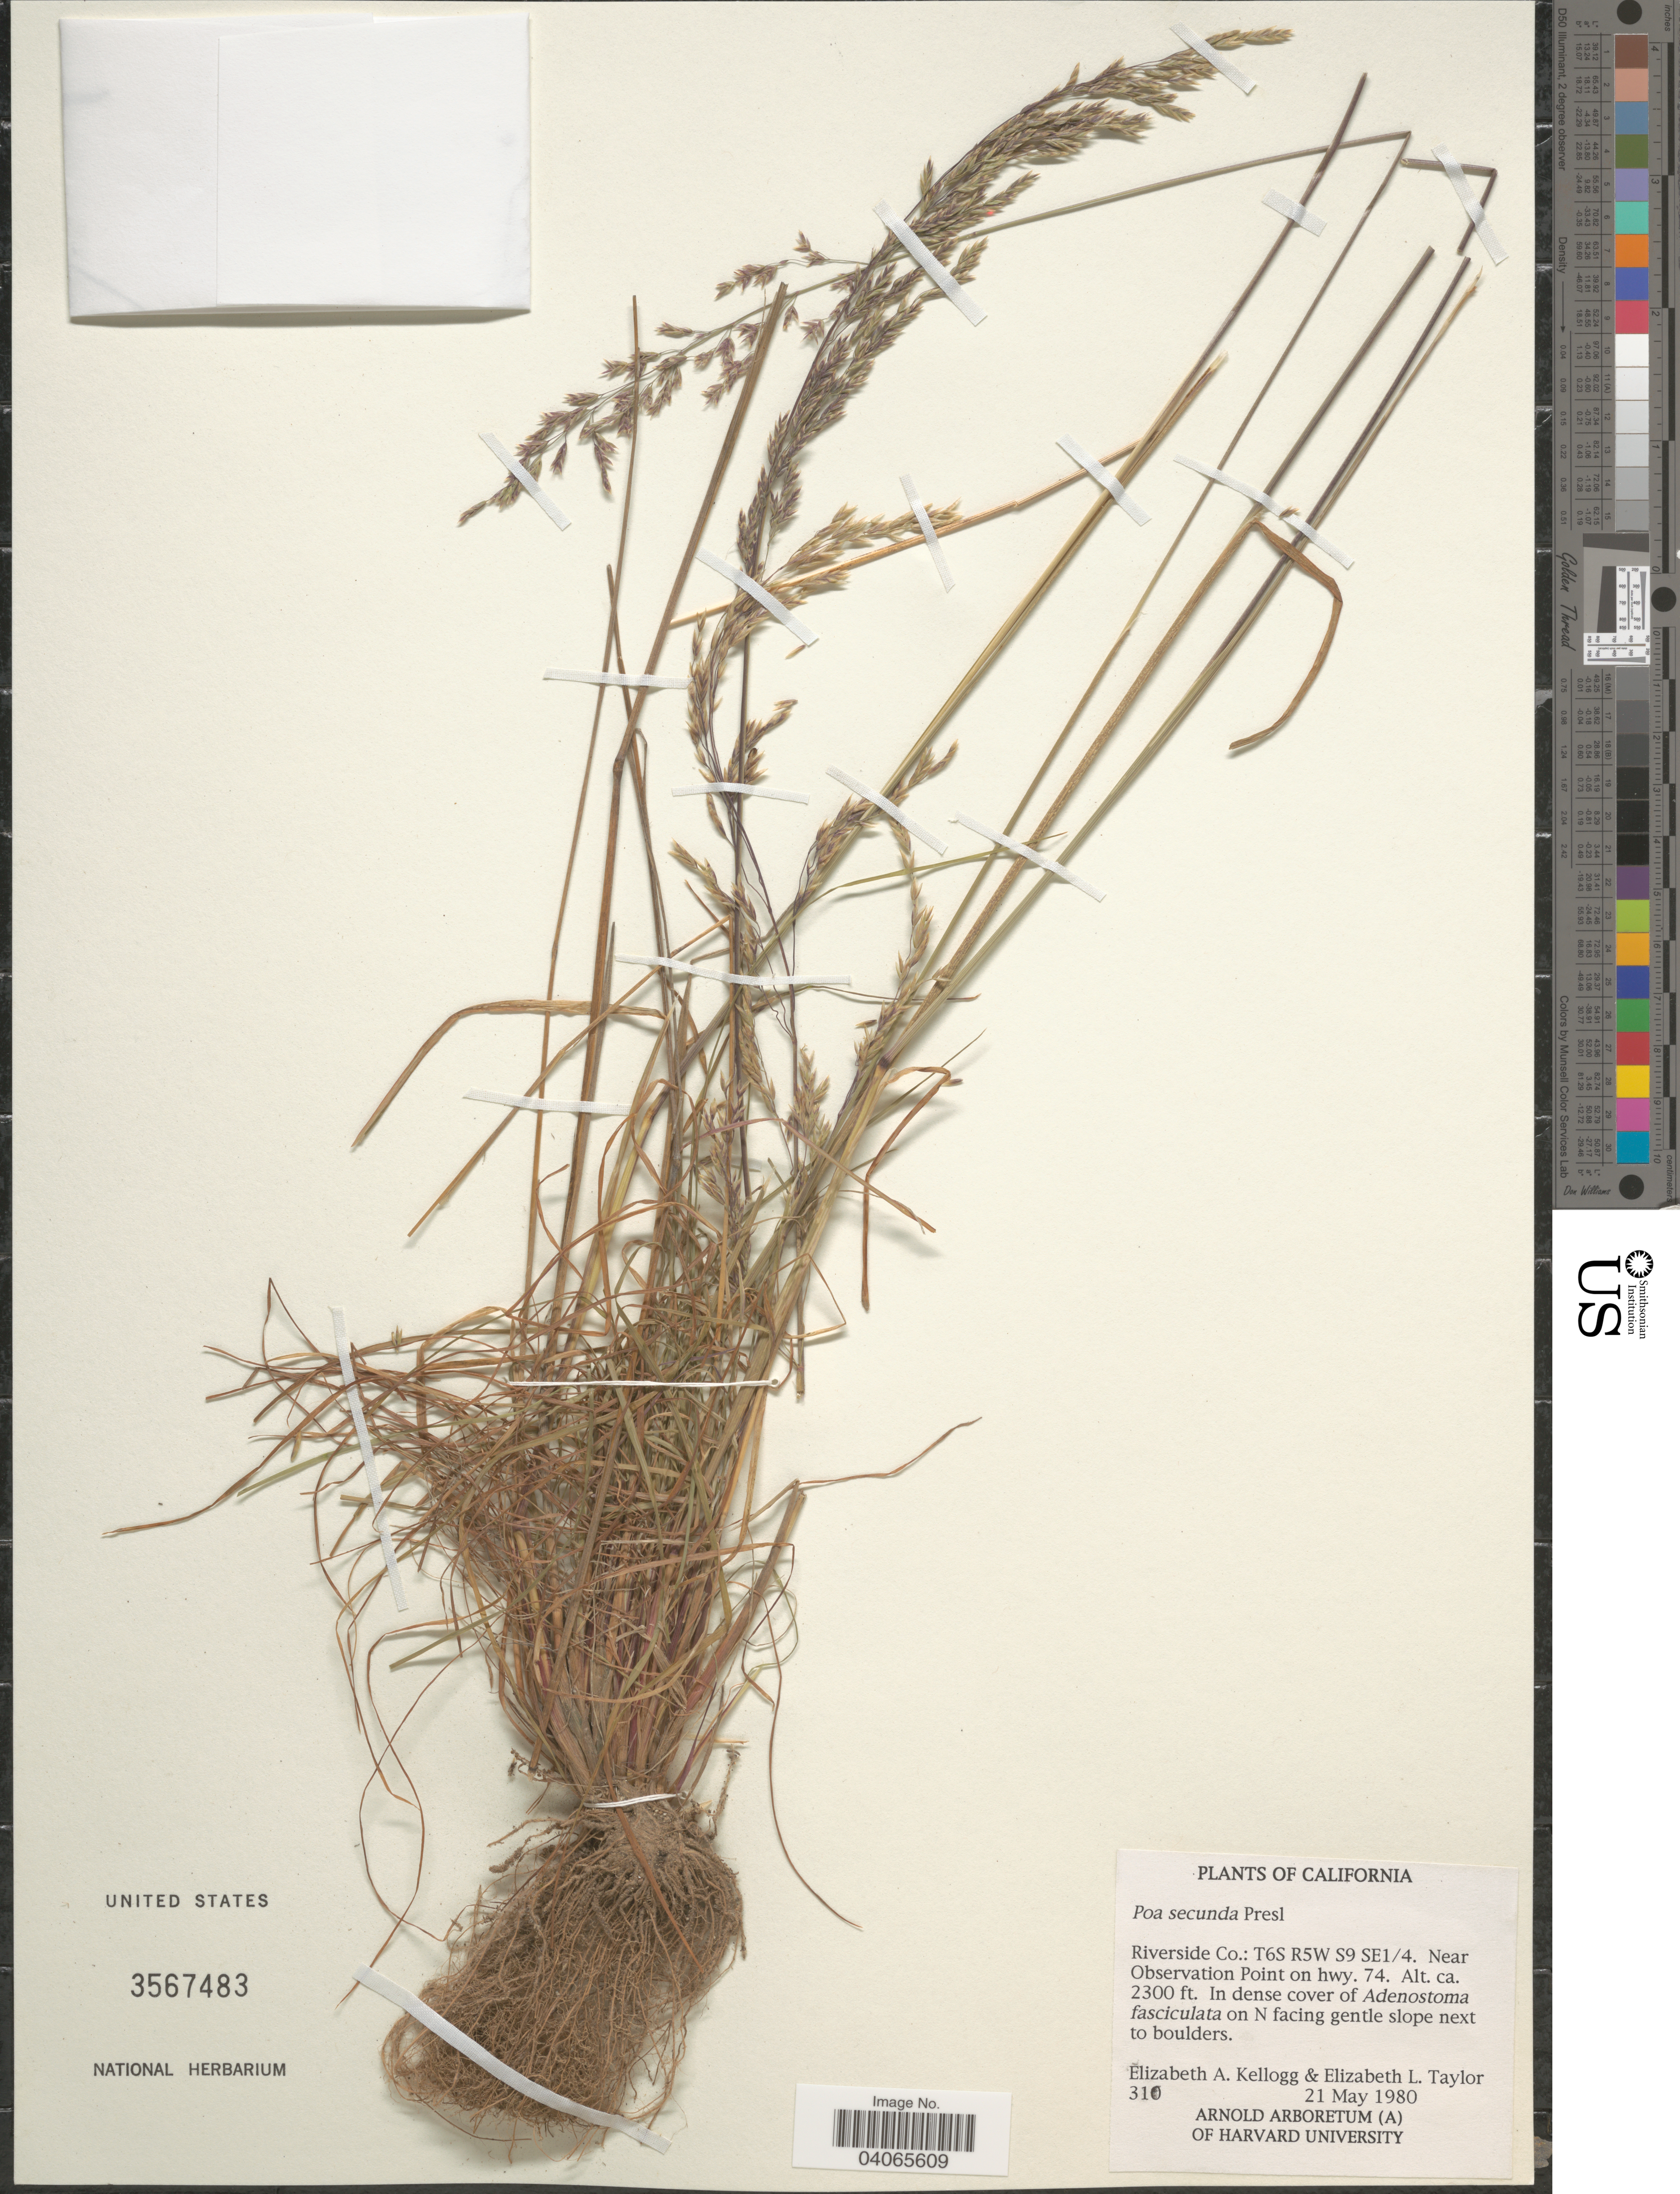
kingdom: Plantae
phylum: Tracheophyta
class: Liliopsida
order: Poales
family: Poaceae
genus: Poa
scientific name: Poa secunda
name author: J. Presl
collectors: E. A. Kellogg & E. L. Taylor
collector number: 310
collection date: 1980-05-21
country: United States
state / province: California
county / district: Riverside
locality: Riverside Co.: T6S R5W S9 SE¼. Near Observation Point on hwy. 74.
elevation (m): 701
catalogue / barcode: US 3567483